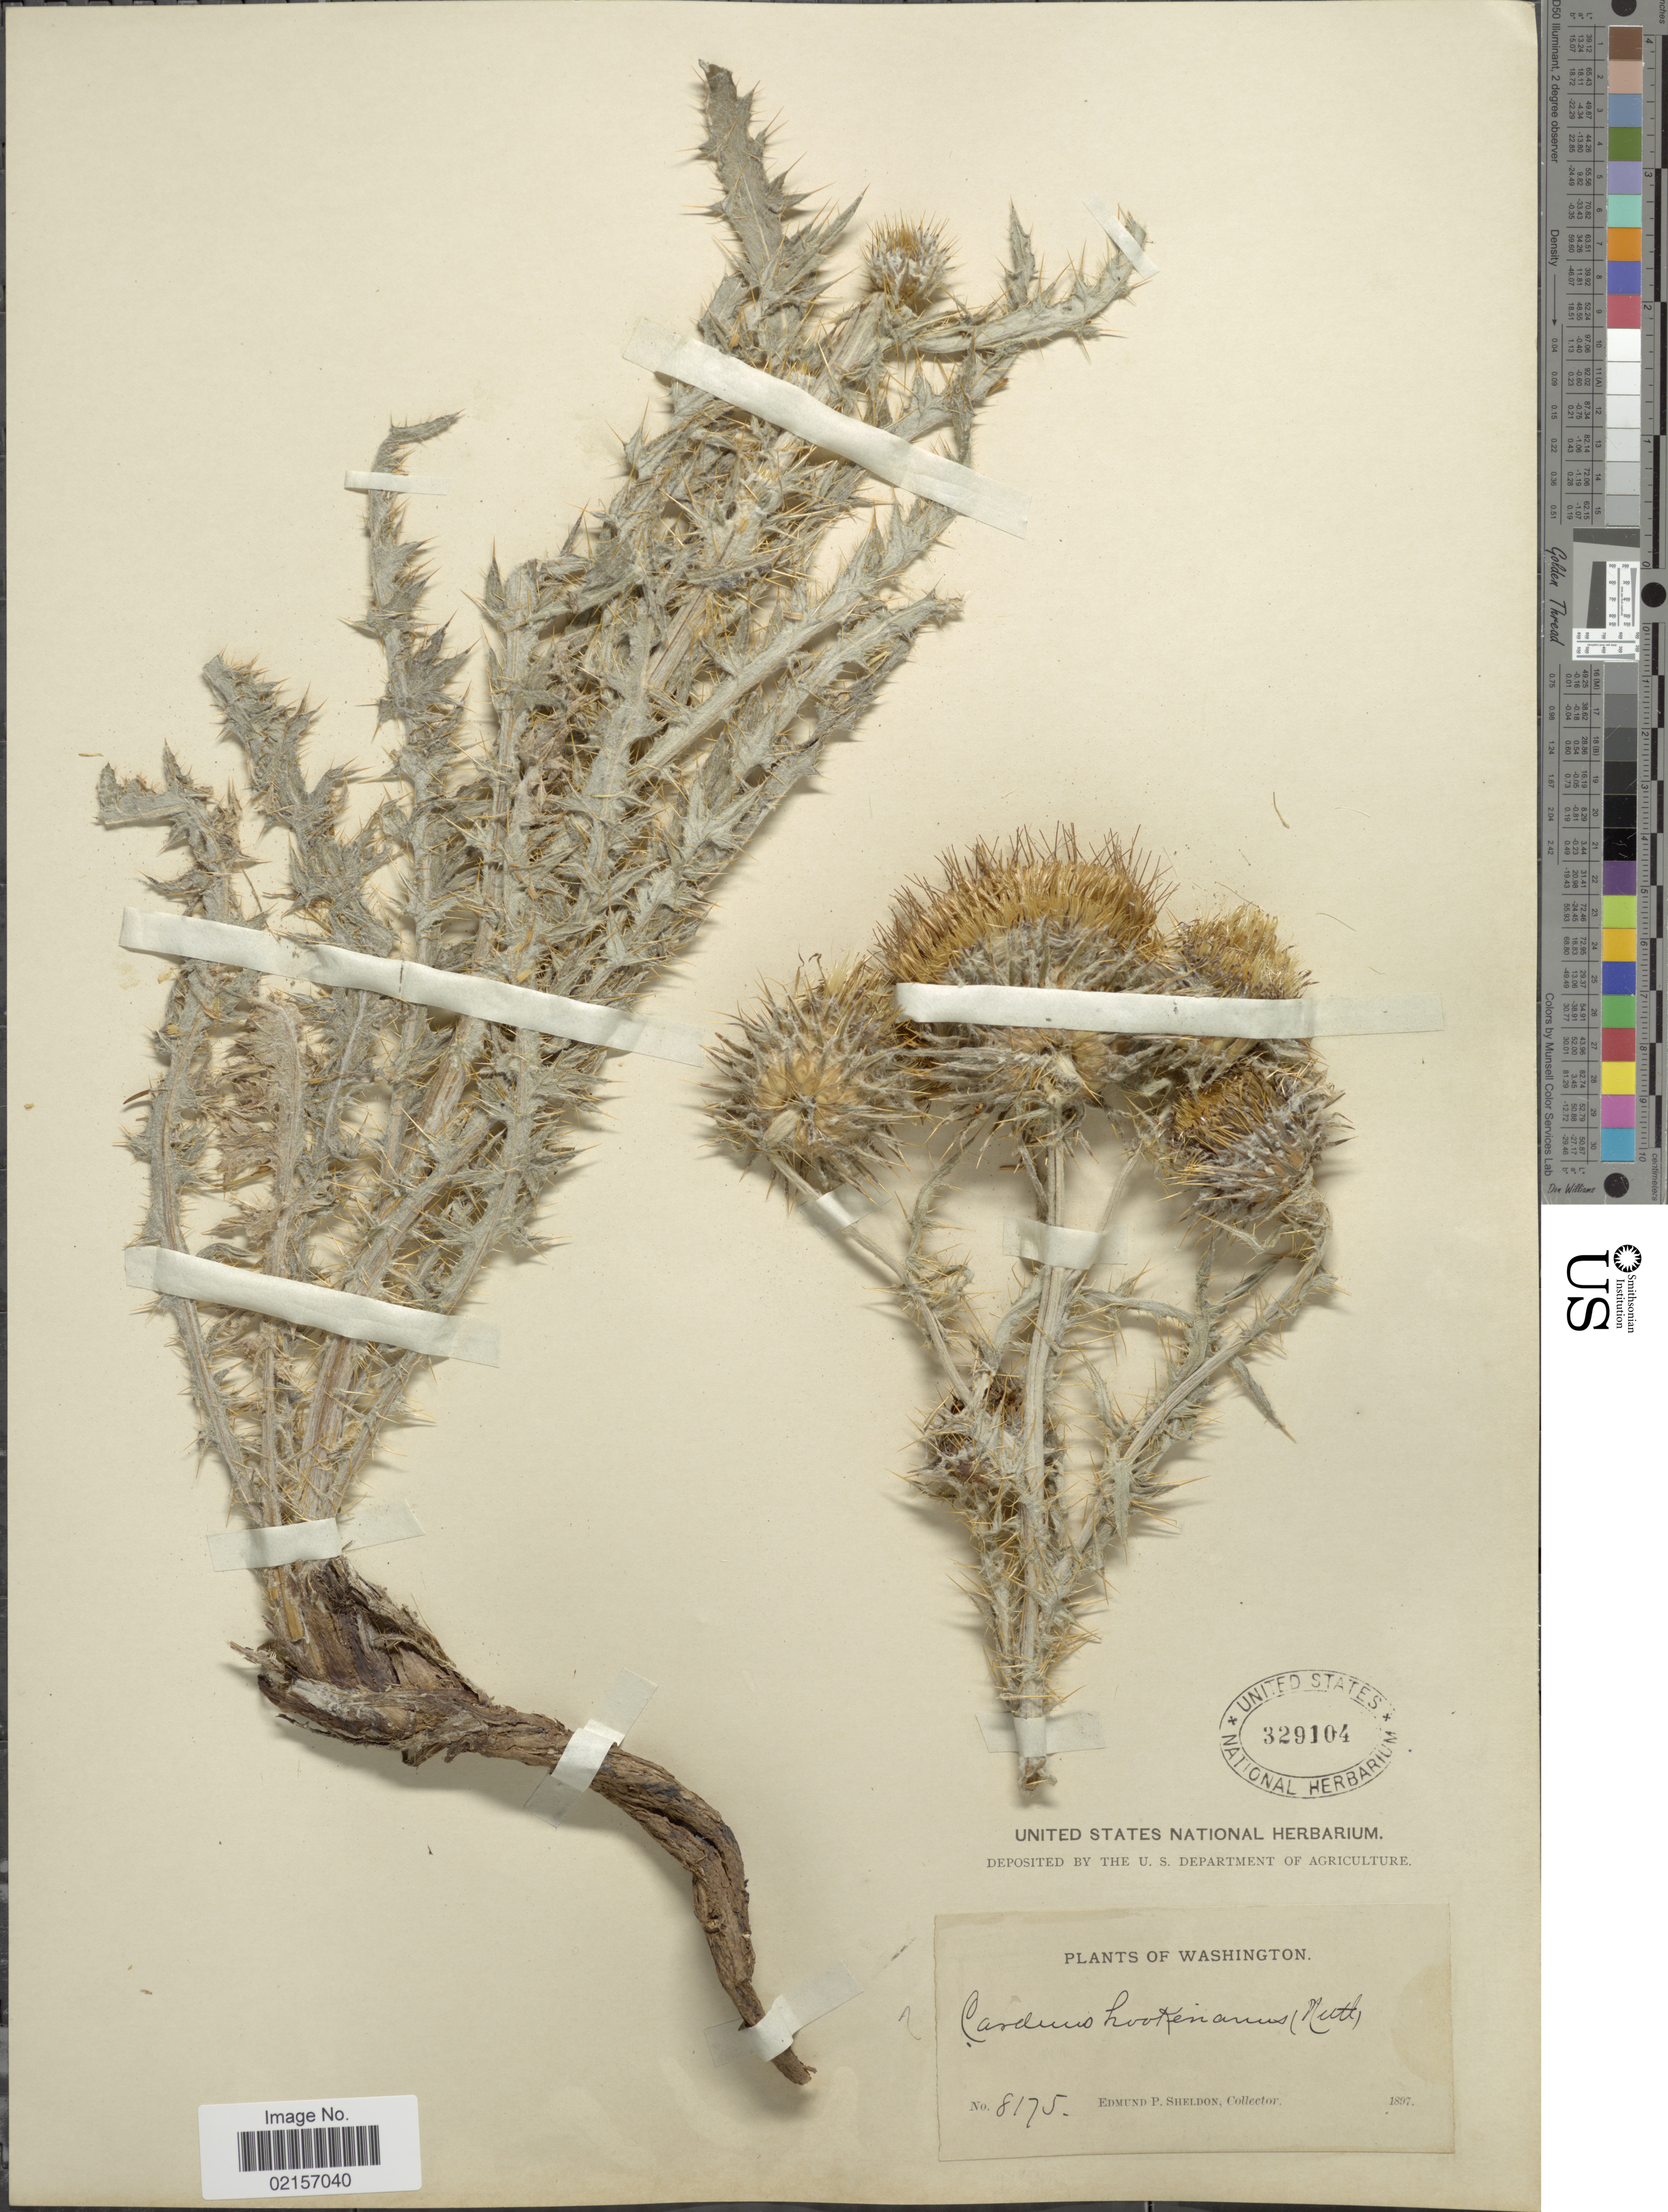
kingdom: Plantae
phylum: Tracheophyta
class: Magnoliopsida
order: Asterales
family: Asteraceae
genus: Cirsium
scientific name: Cirsium hookerianum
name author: Nutt.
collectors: E. P. Sheldon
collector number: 8175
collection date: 1897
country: United States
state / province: Washington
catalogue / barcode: US 329104